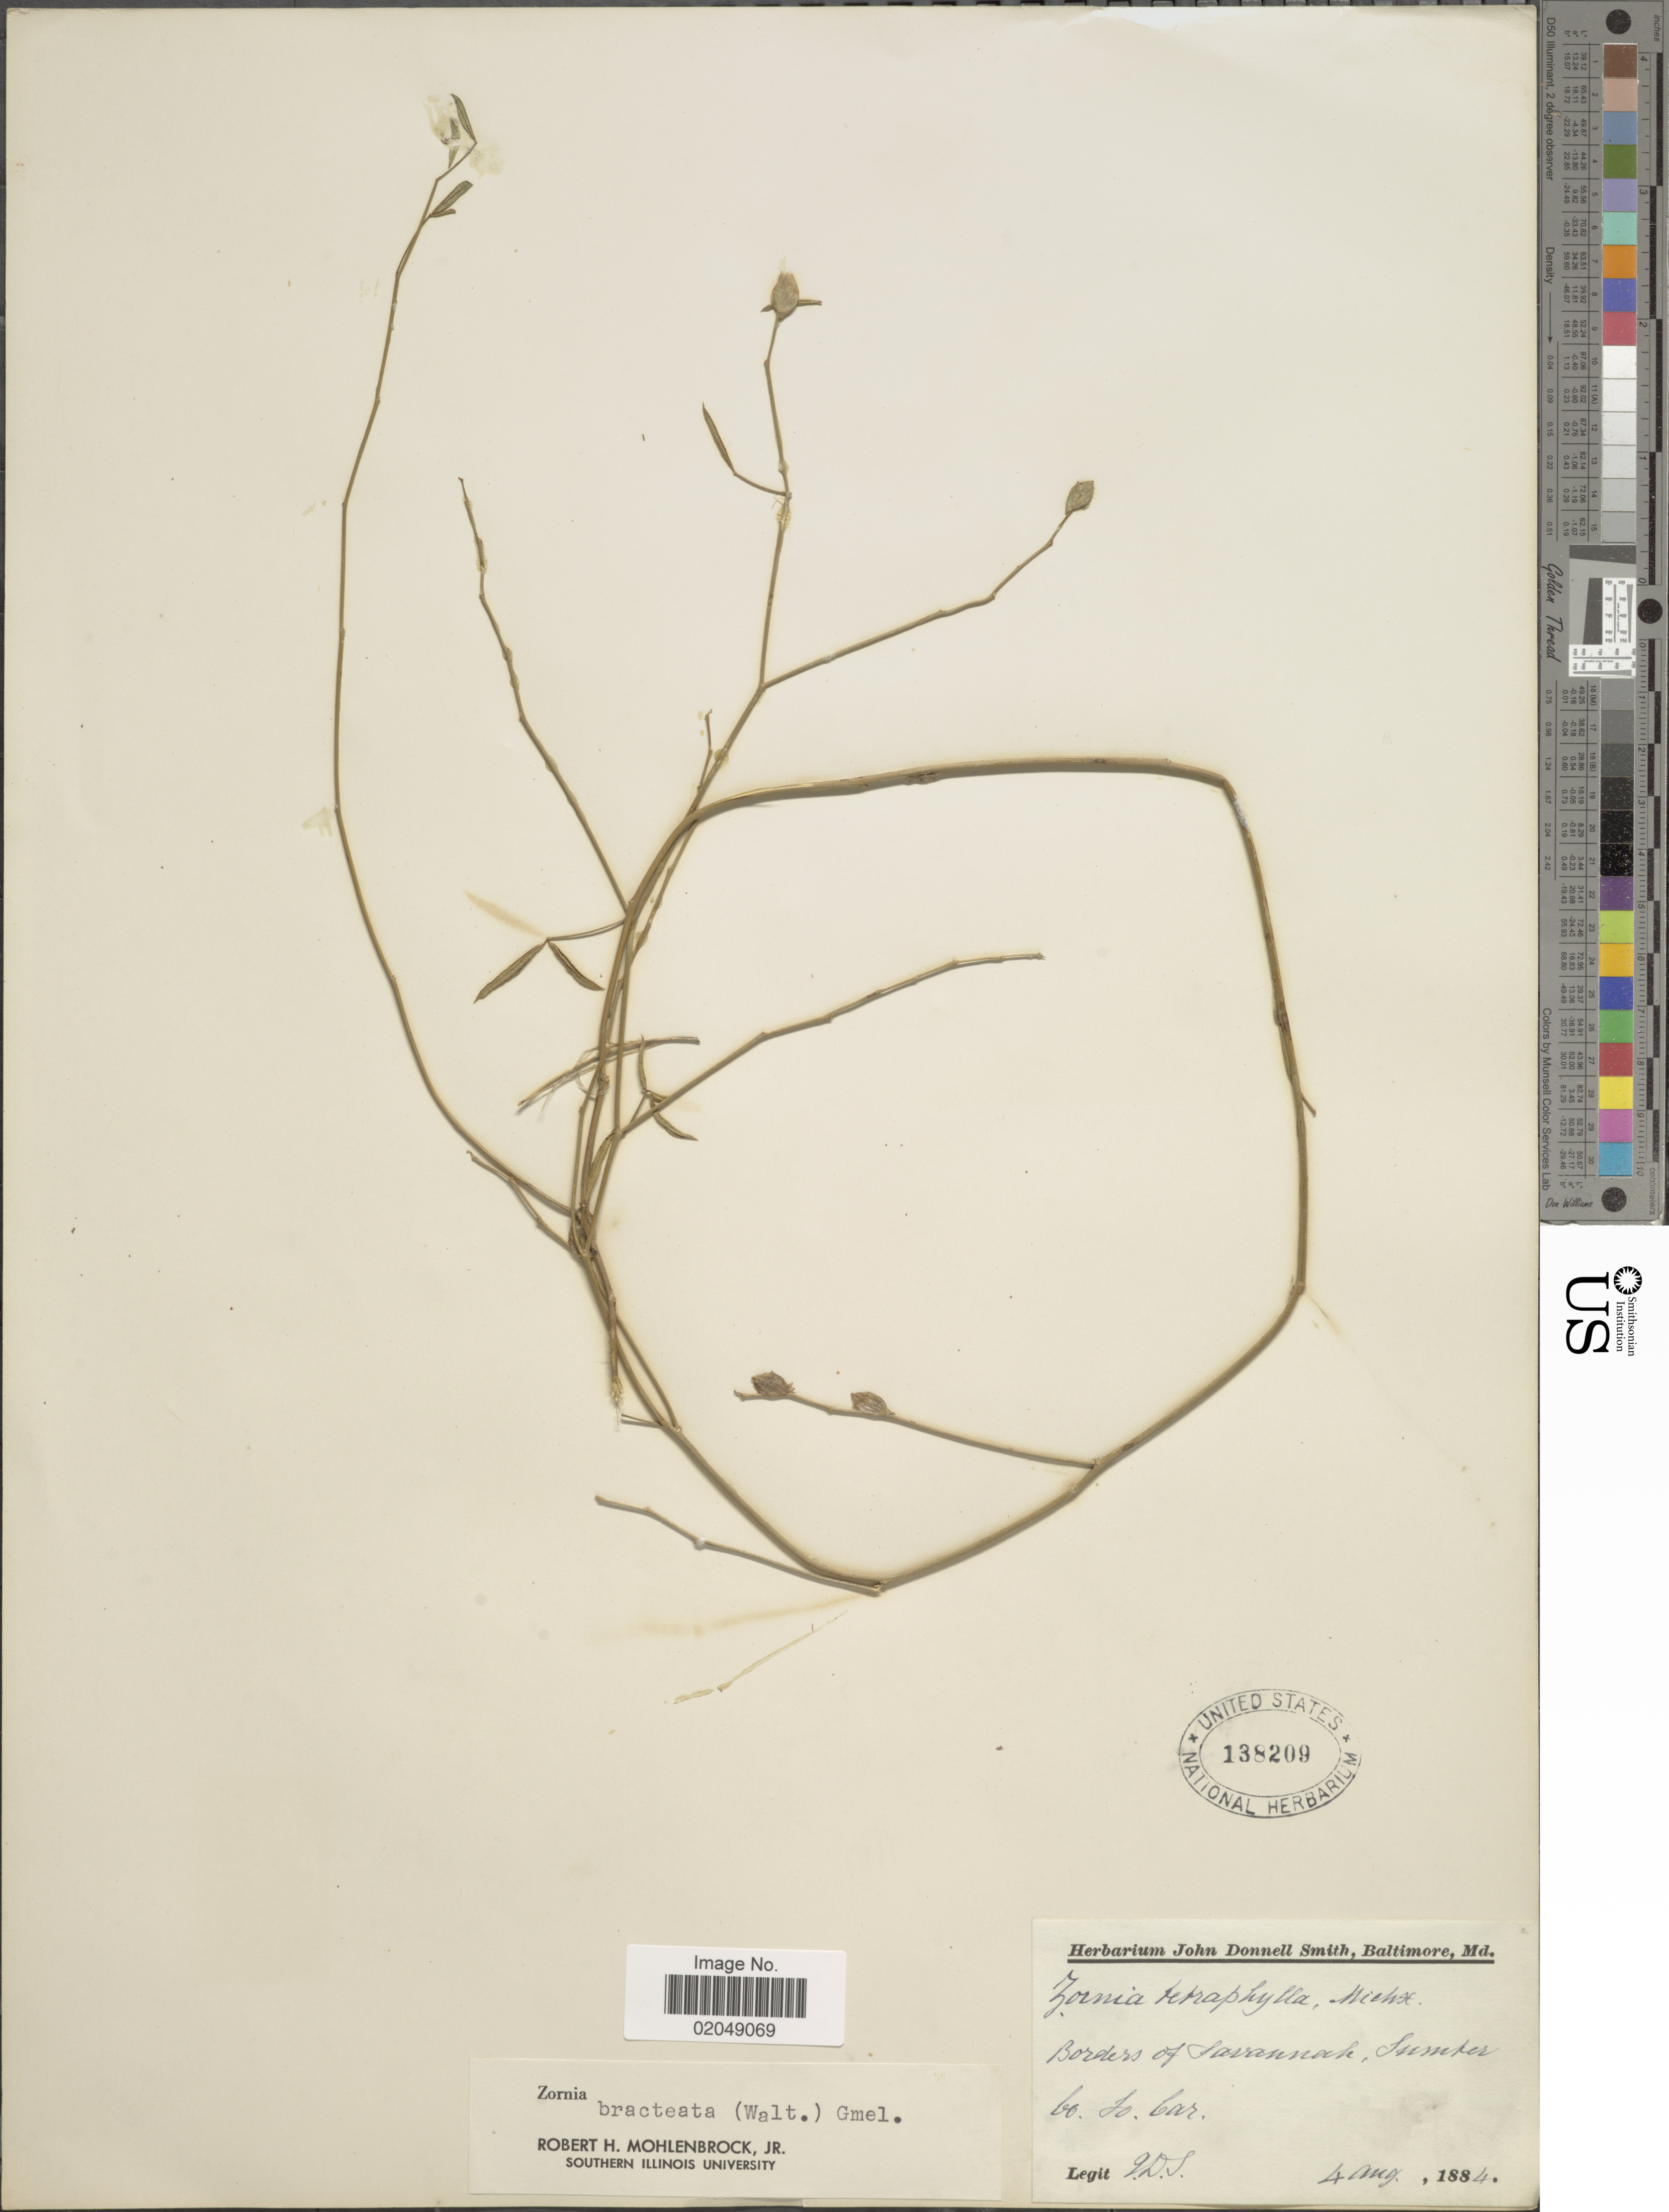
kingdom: Plantae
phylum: Tracheophyta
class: Magnoliopsida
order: Fabales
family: Fabaceae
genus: Zornia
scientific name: Zornia bracteata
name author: J.F. Gmel.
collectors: J. Donnell Smith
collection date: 1884-08-04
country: United States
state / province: South Carolina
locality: Sumter Co., So. Car.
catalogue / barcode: US 138209